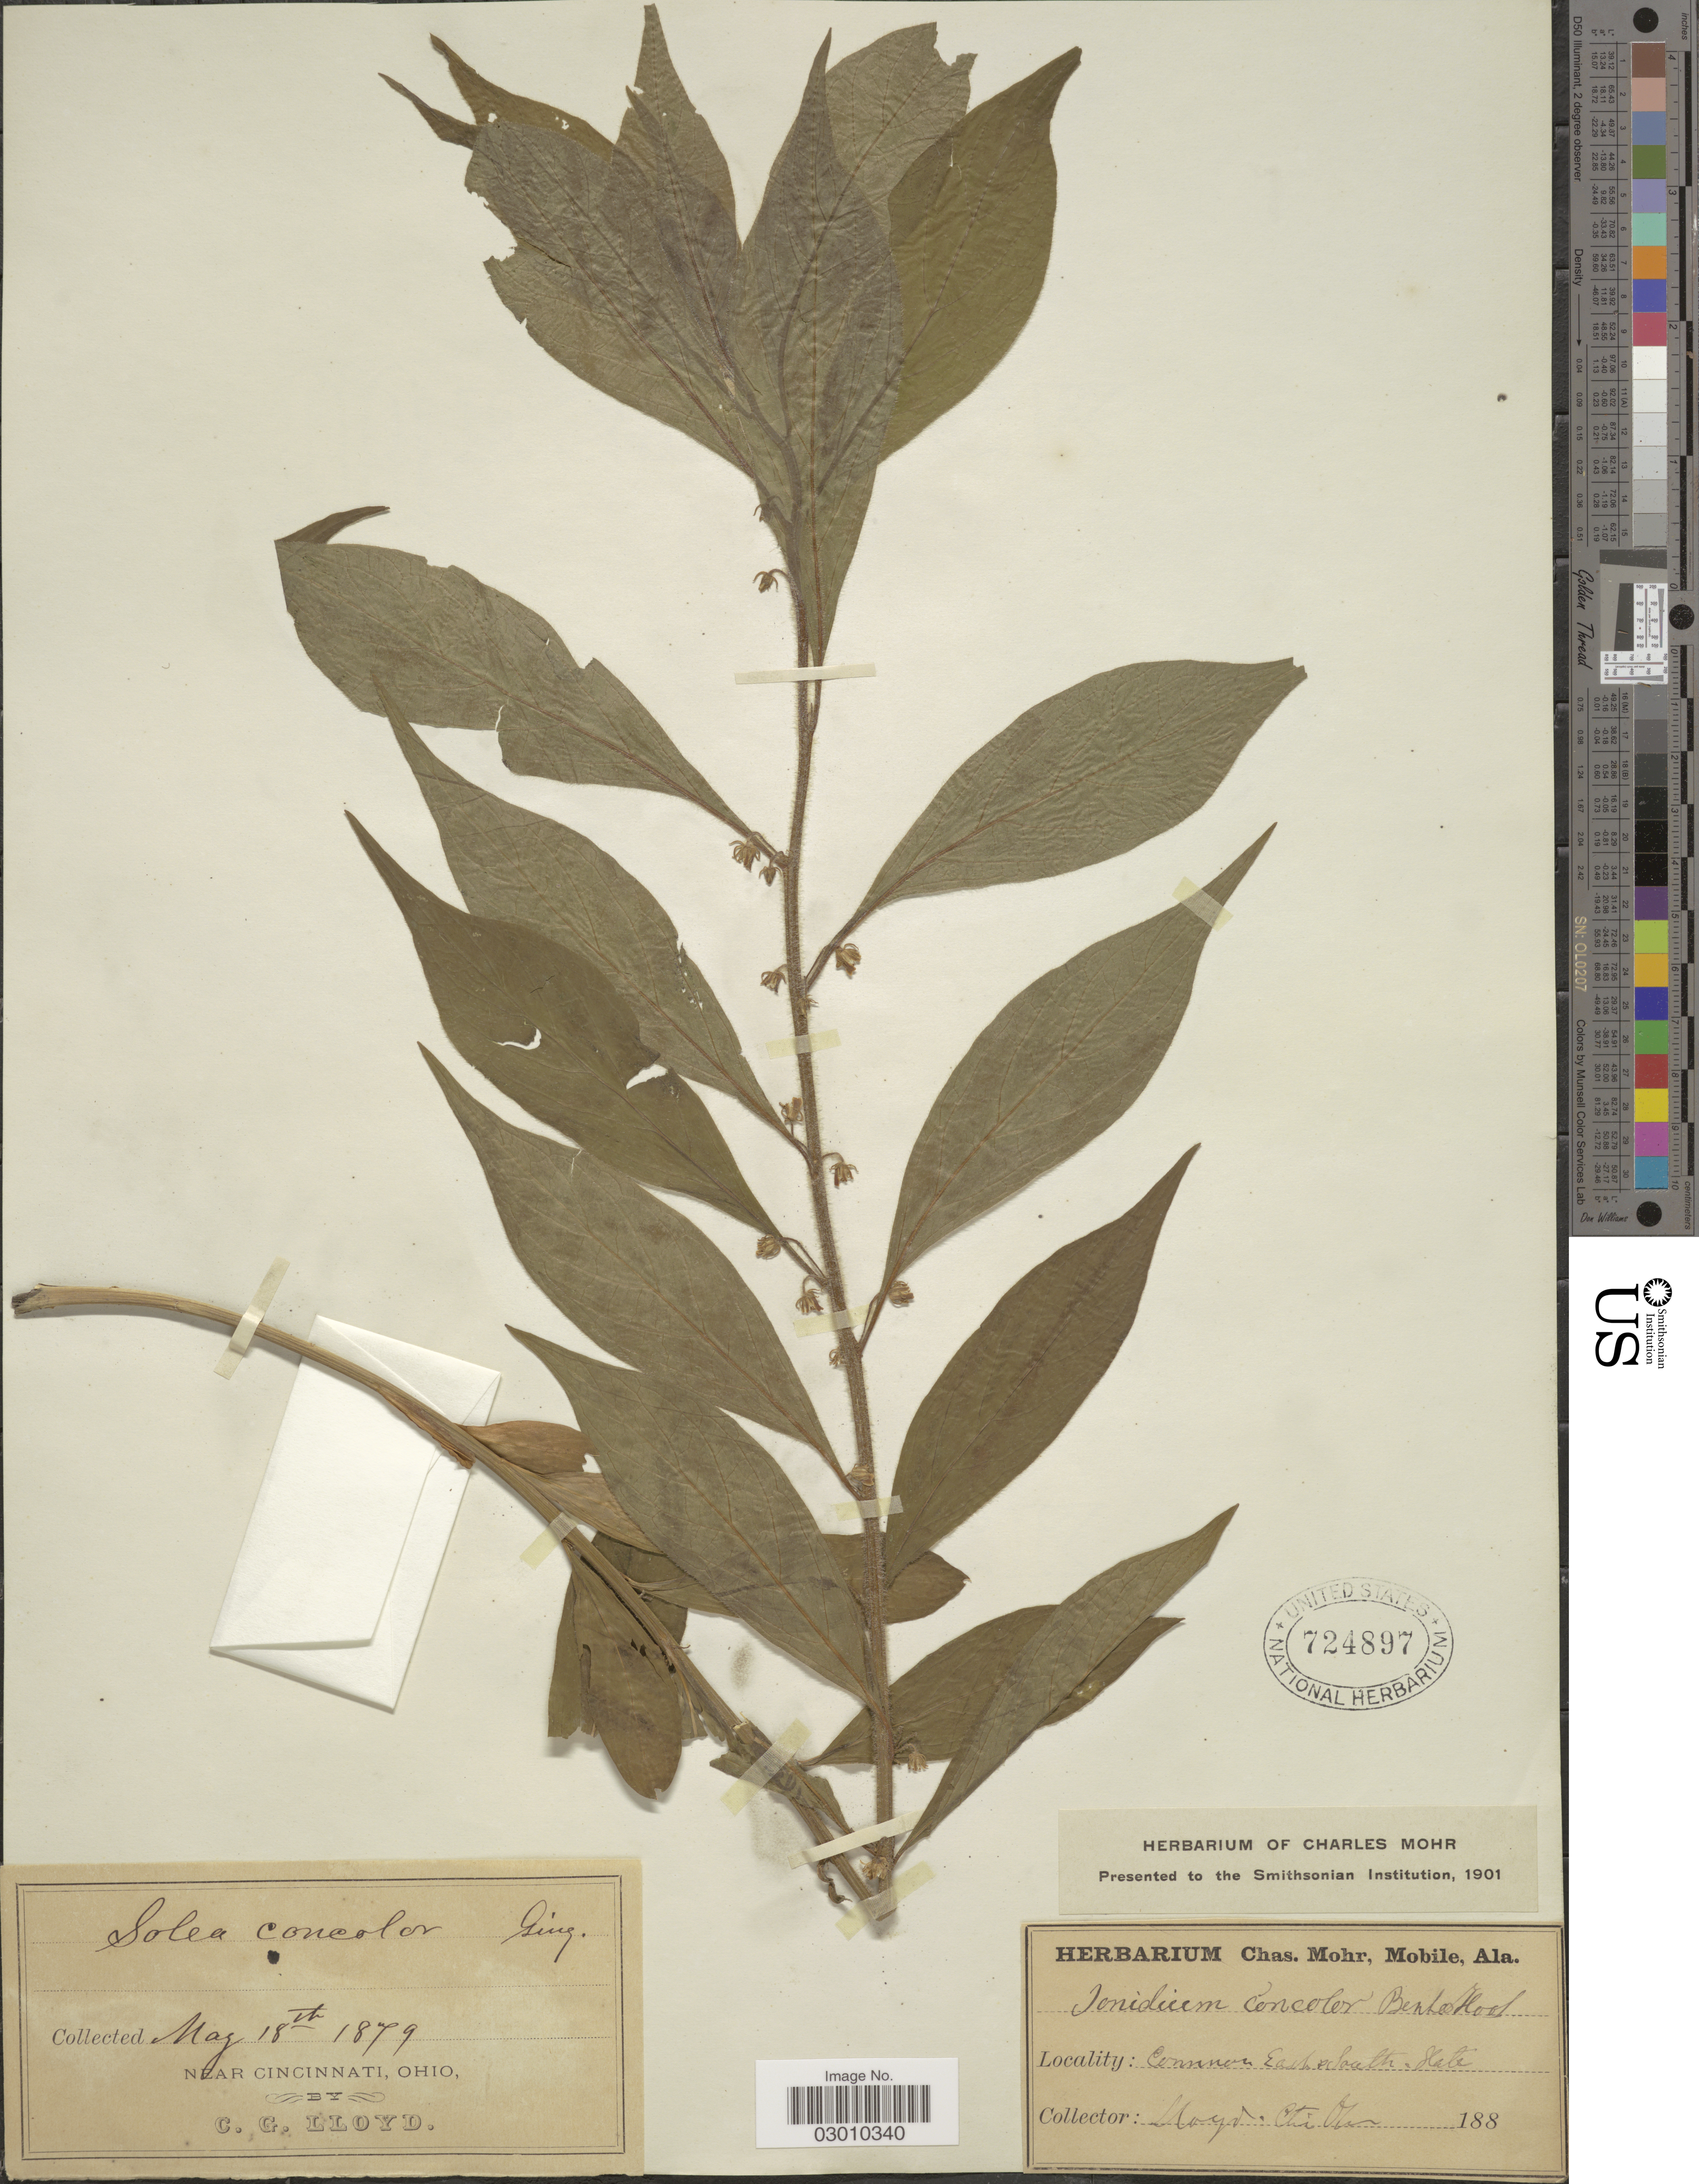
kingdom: Plantae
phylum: Tracheophyta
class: Magnoliopsida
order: Malpighiales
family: Violaceae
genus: Cubelium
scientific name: Cubelium concolor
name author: (T.F. Forst.) Raf. ex Britton & A. Br.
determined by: Strong, Mark T., (BOT), Smithsonian Institution - National Museum of Natural History (UNITED STATES)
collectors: C. G. Lloyd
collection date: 1879-05-18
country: United States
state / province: Ohio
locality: Near Cincinnati. East & South State.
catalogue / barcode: US 724897